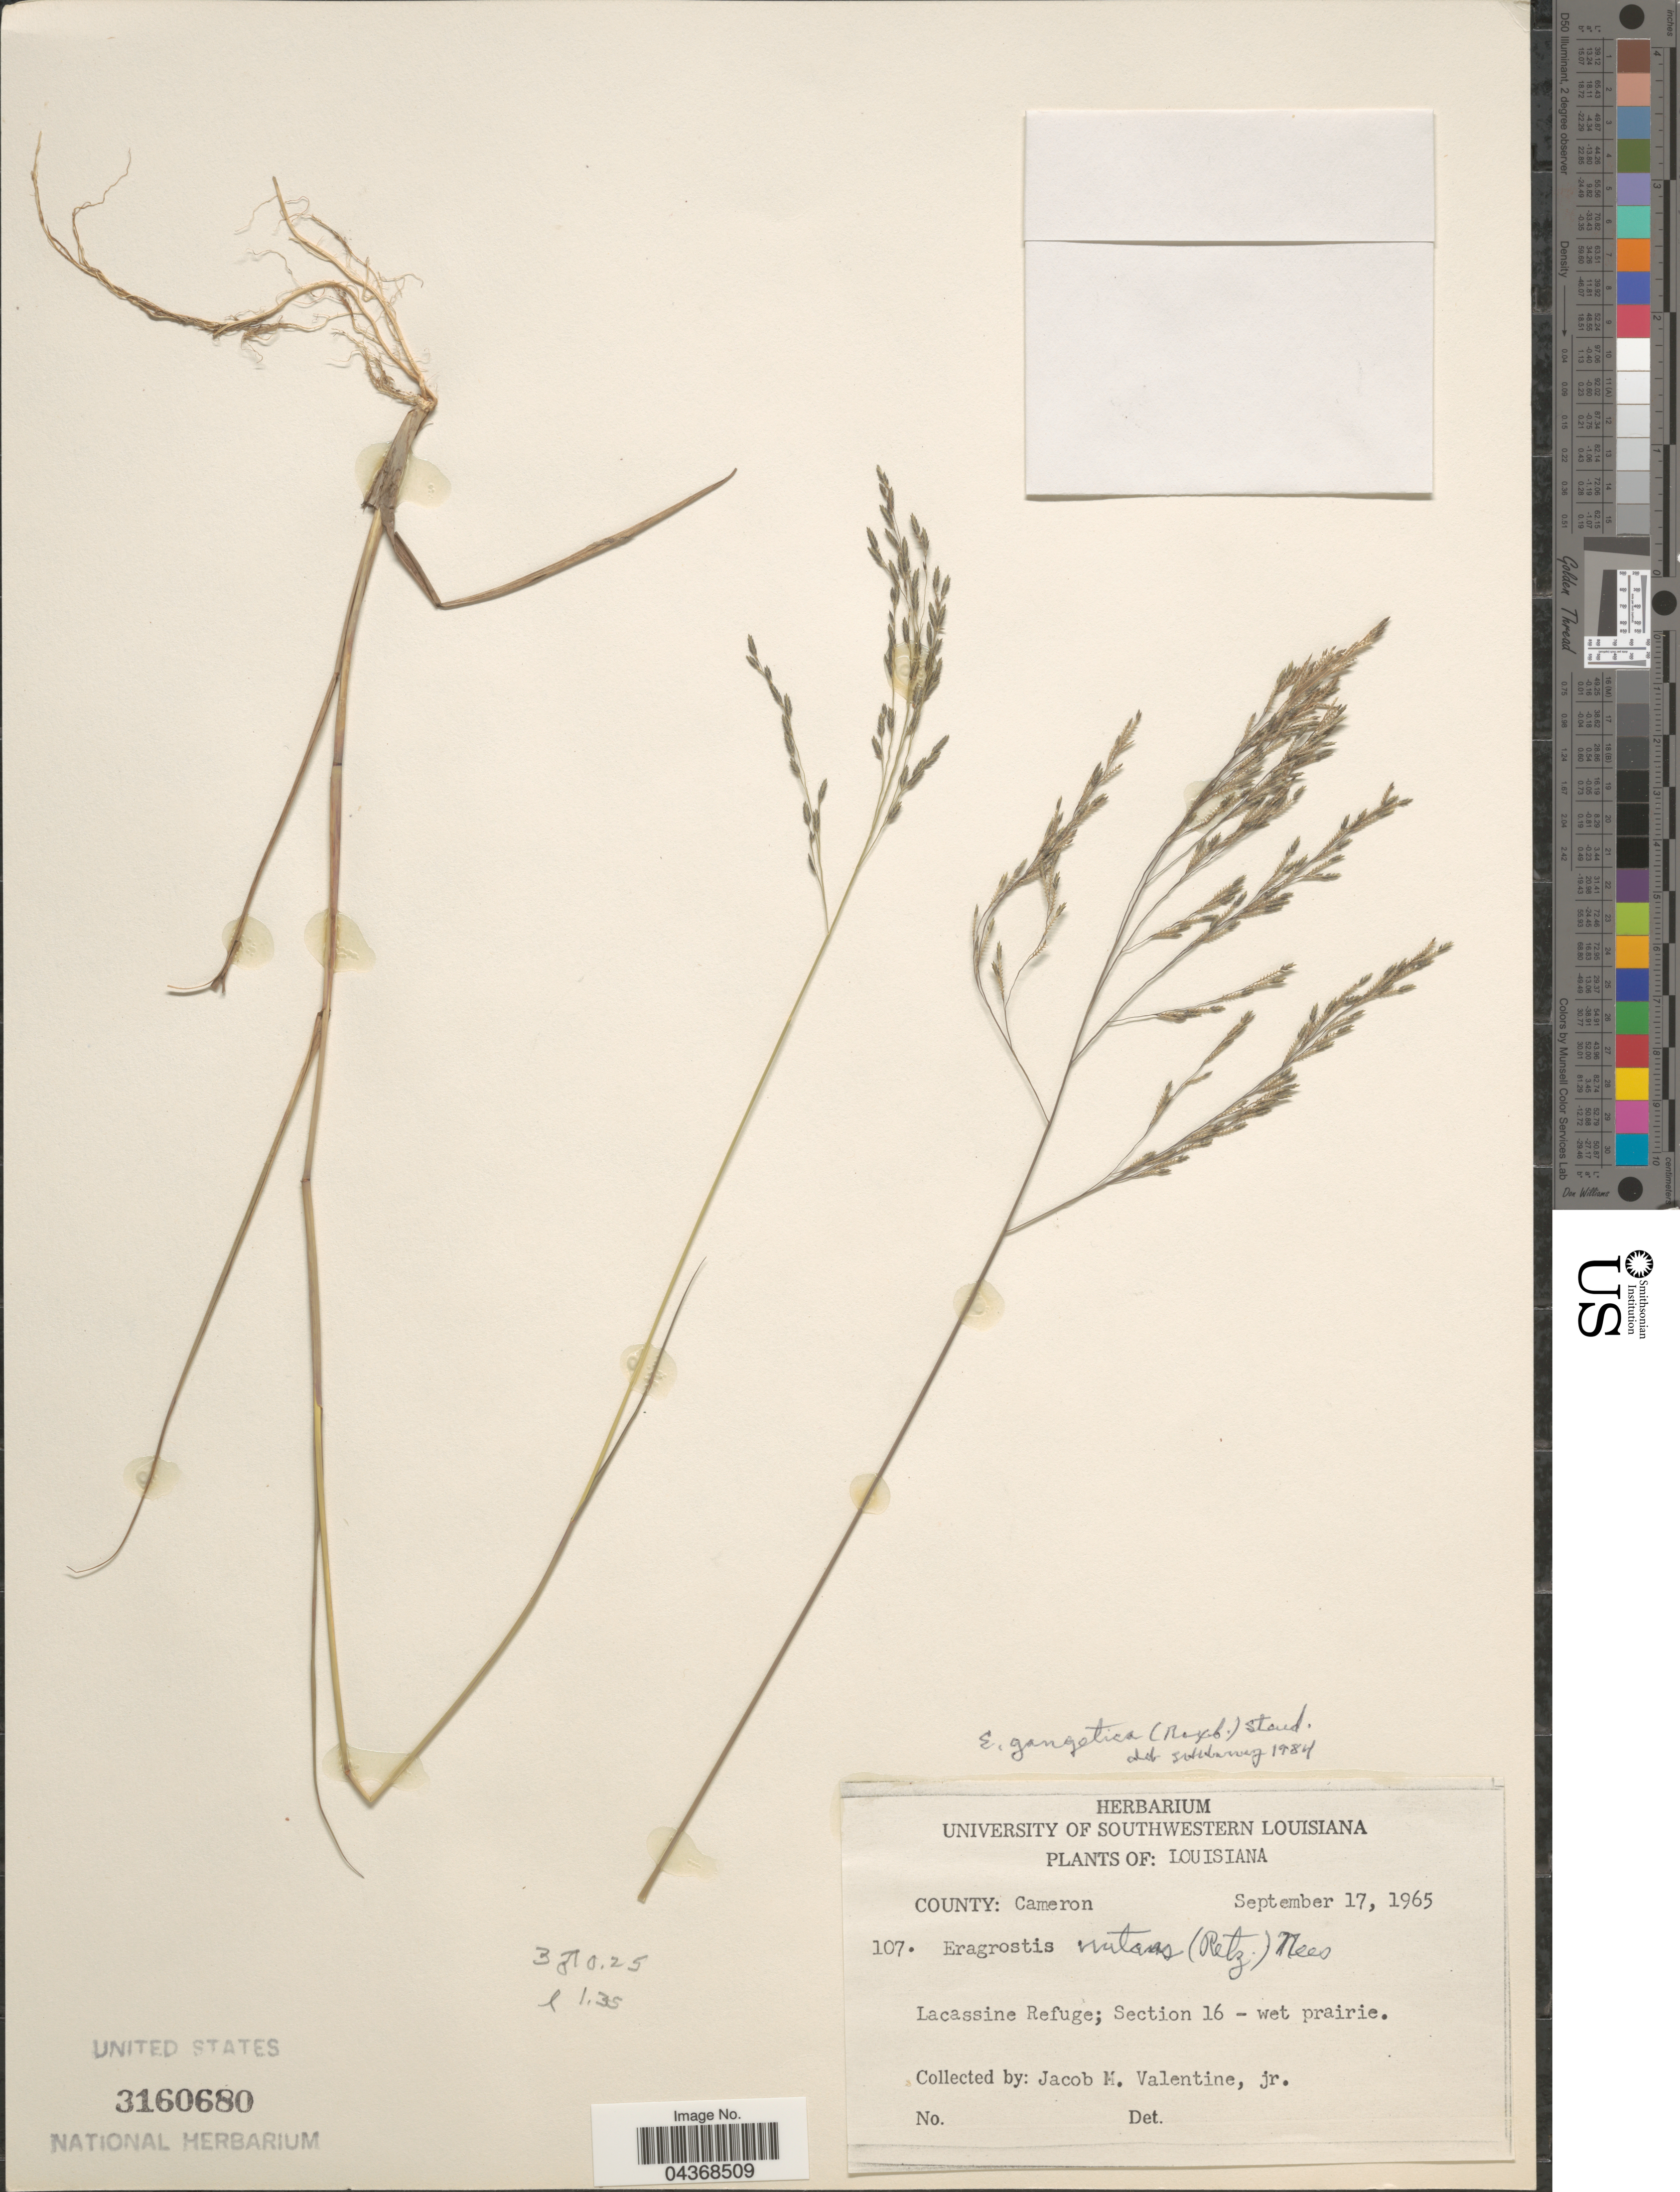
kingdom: Plantae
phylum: Tracheophyta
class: Liliopsida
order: Poales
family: Poaceae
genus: Eragrostis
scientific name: Eragrostis gangetica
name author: (Roxb.) Steud.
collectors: J. Valentine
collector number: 107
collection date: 1965-09-17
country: United States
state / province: Louisiana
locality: County: Cameron. Lacassine Refuge; Section 16.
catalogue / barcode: US 3160680